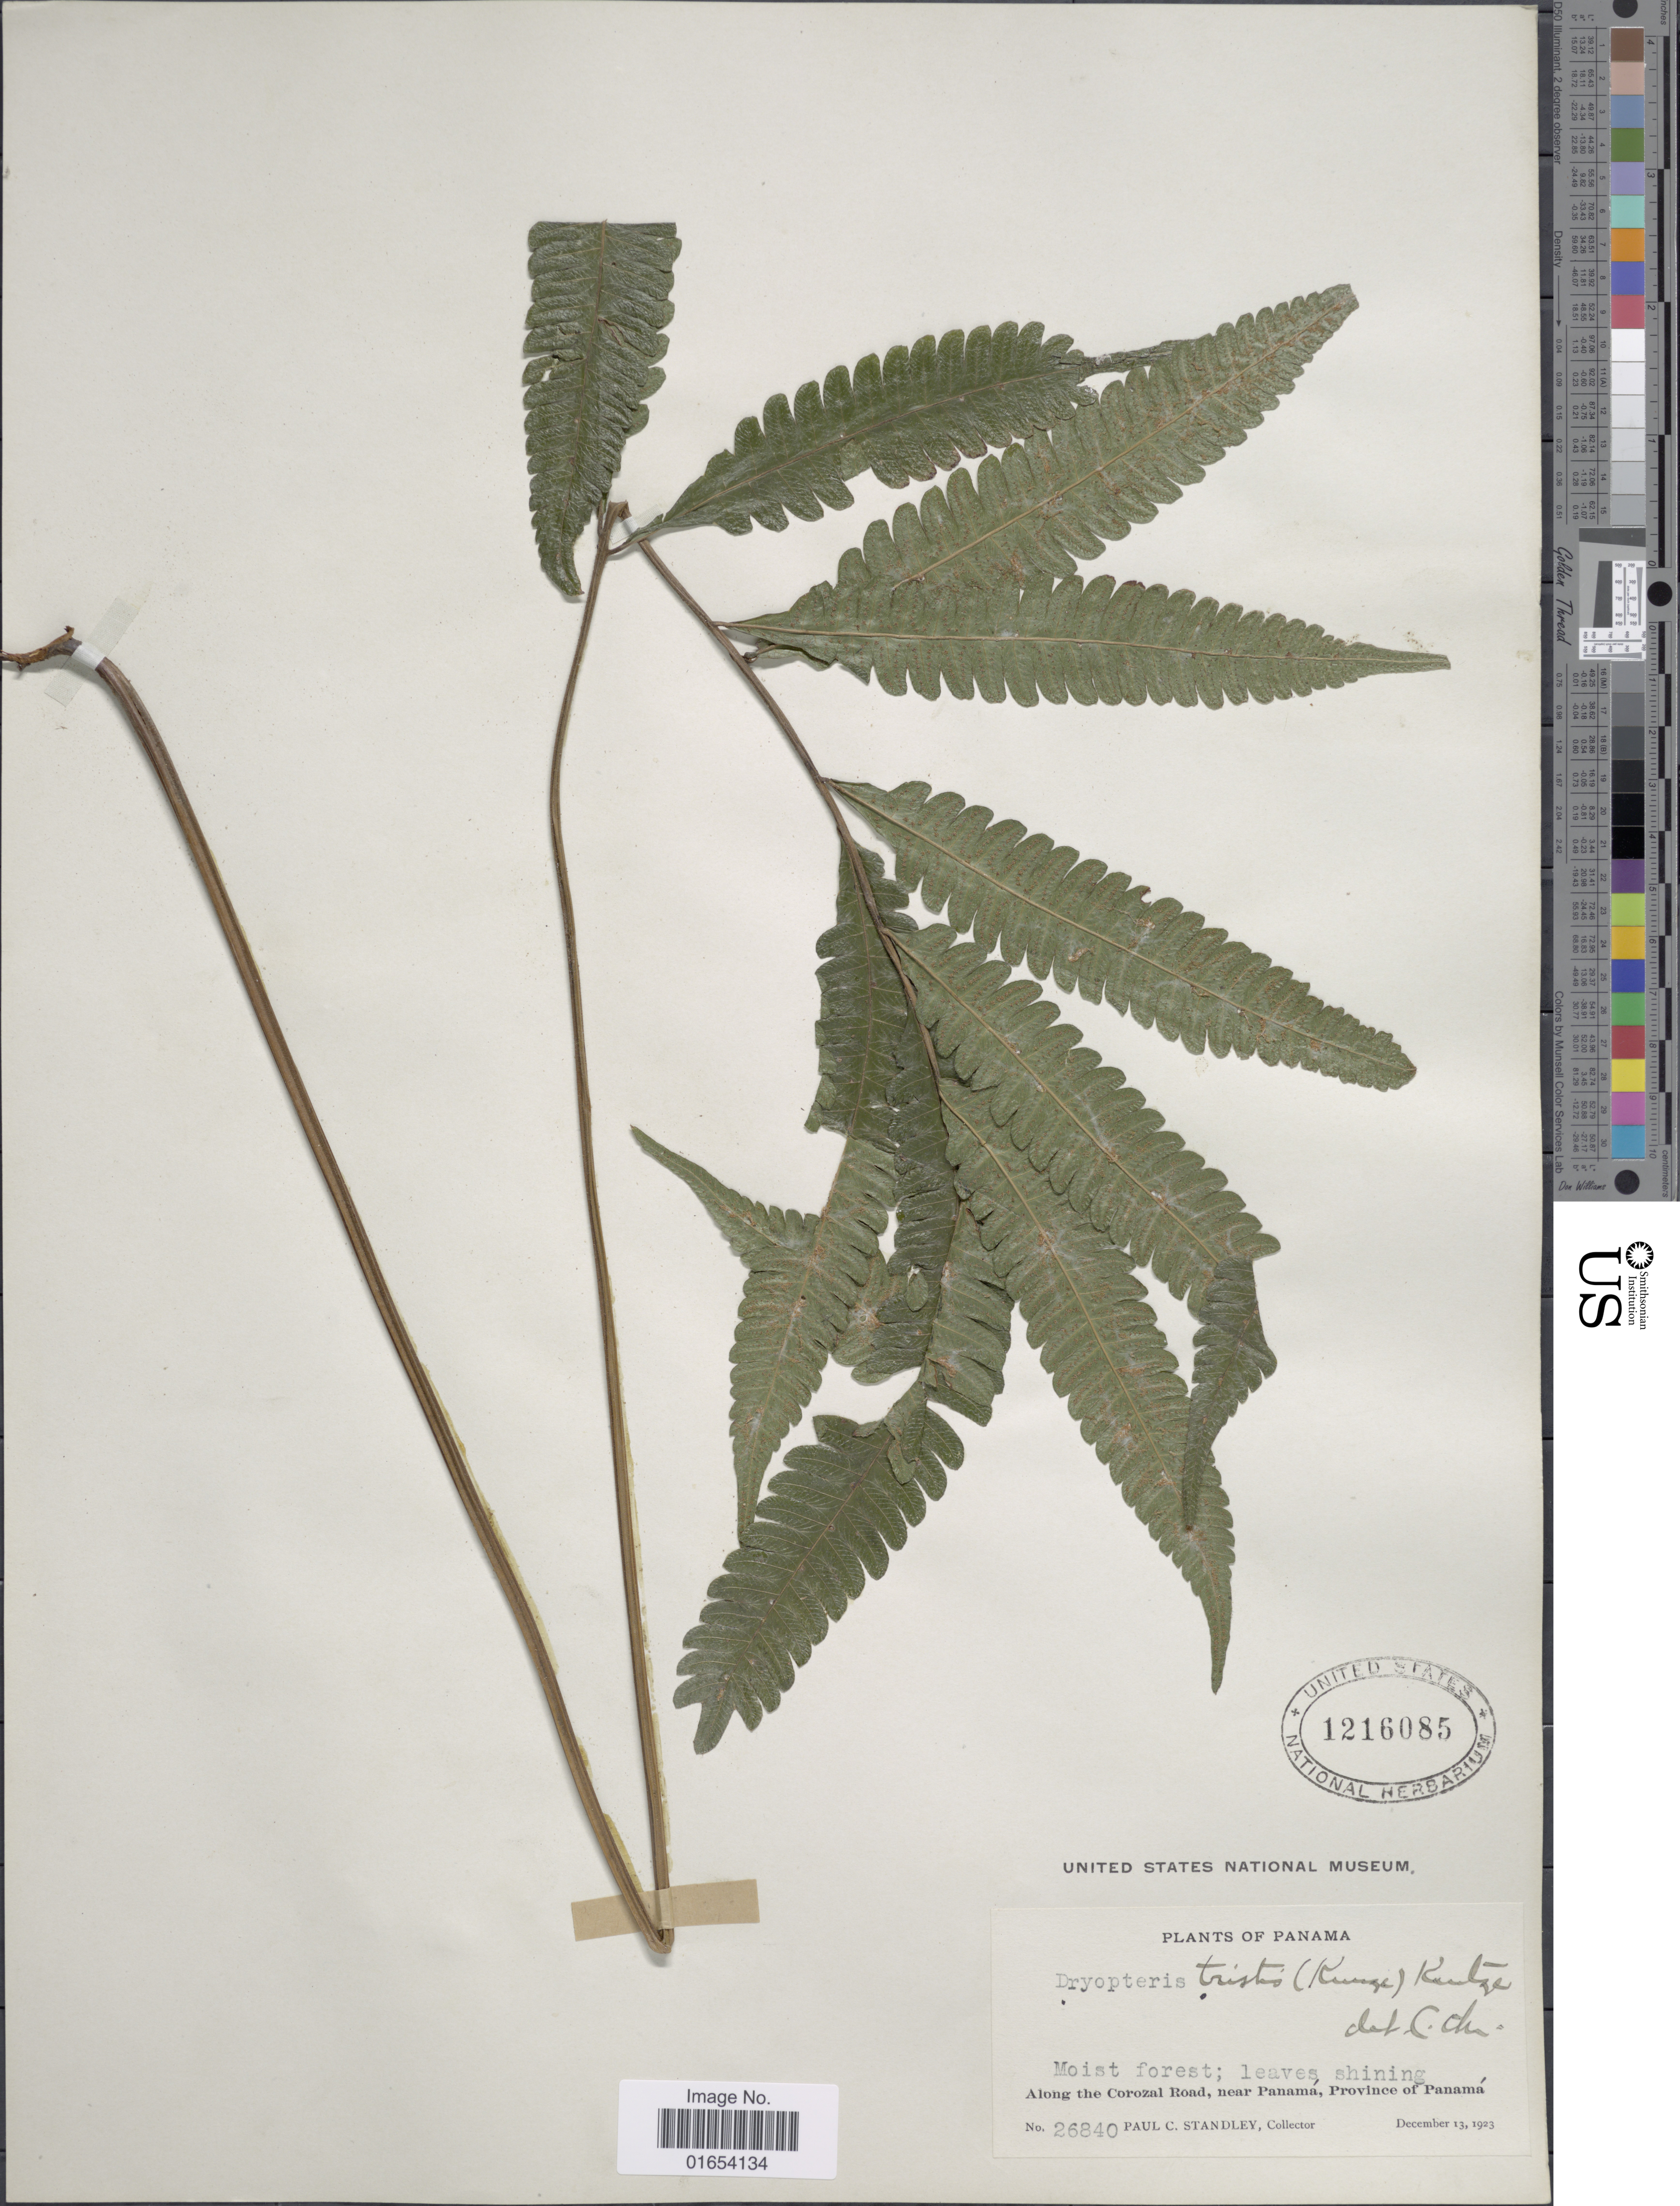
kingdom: Plantae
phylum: Tracheophyta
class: Polypodiopsida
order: Polypodiales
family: Thelypteridaceae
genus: Goniopteris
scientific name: Goniopteris nicaraguensis (C. Chr.) comb. nov., ined 2015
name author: (C. Chr.)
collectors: P. C. Standley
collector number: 26840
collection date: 1923-12-13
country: Panama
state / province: Panamá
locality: Along the Corozal Road, near Panama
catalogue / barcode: US 1216085